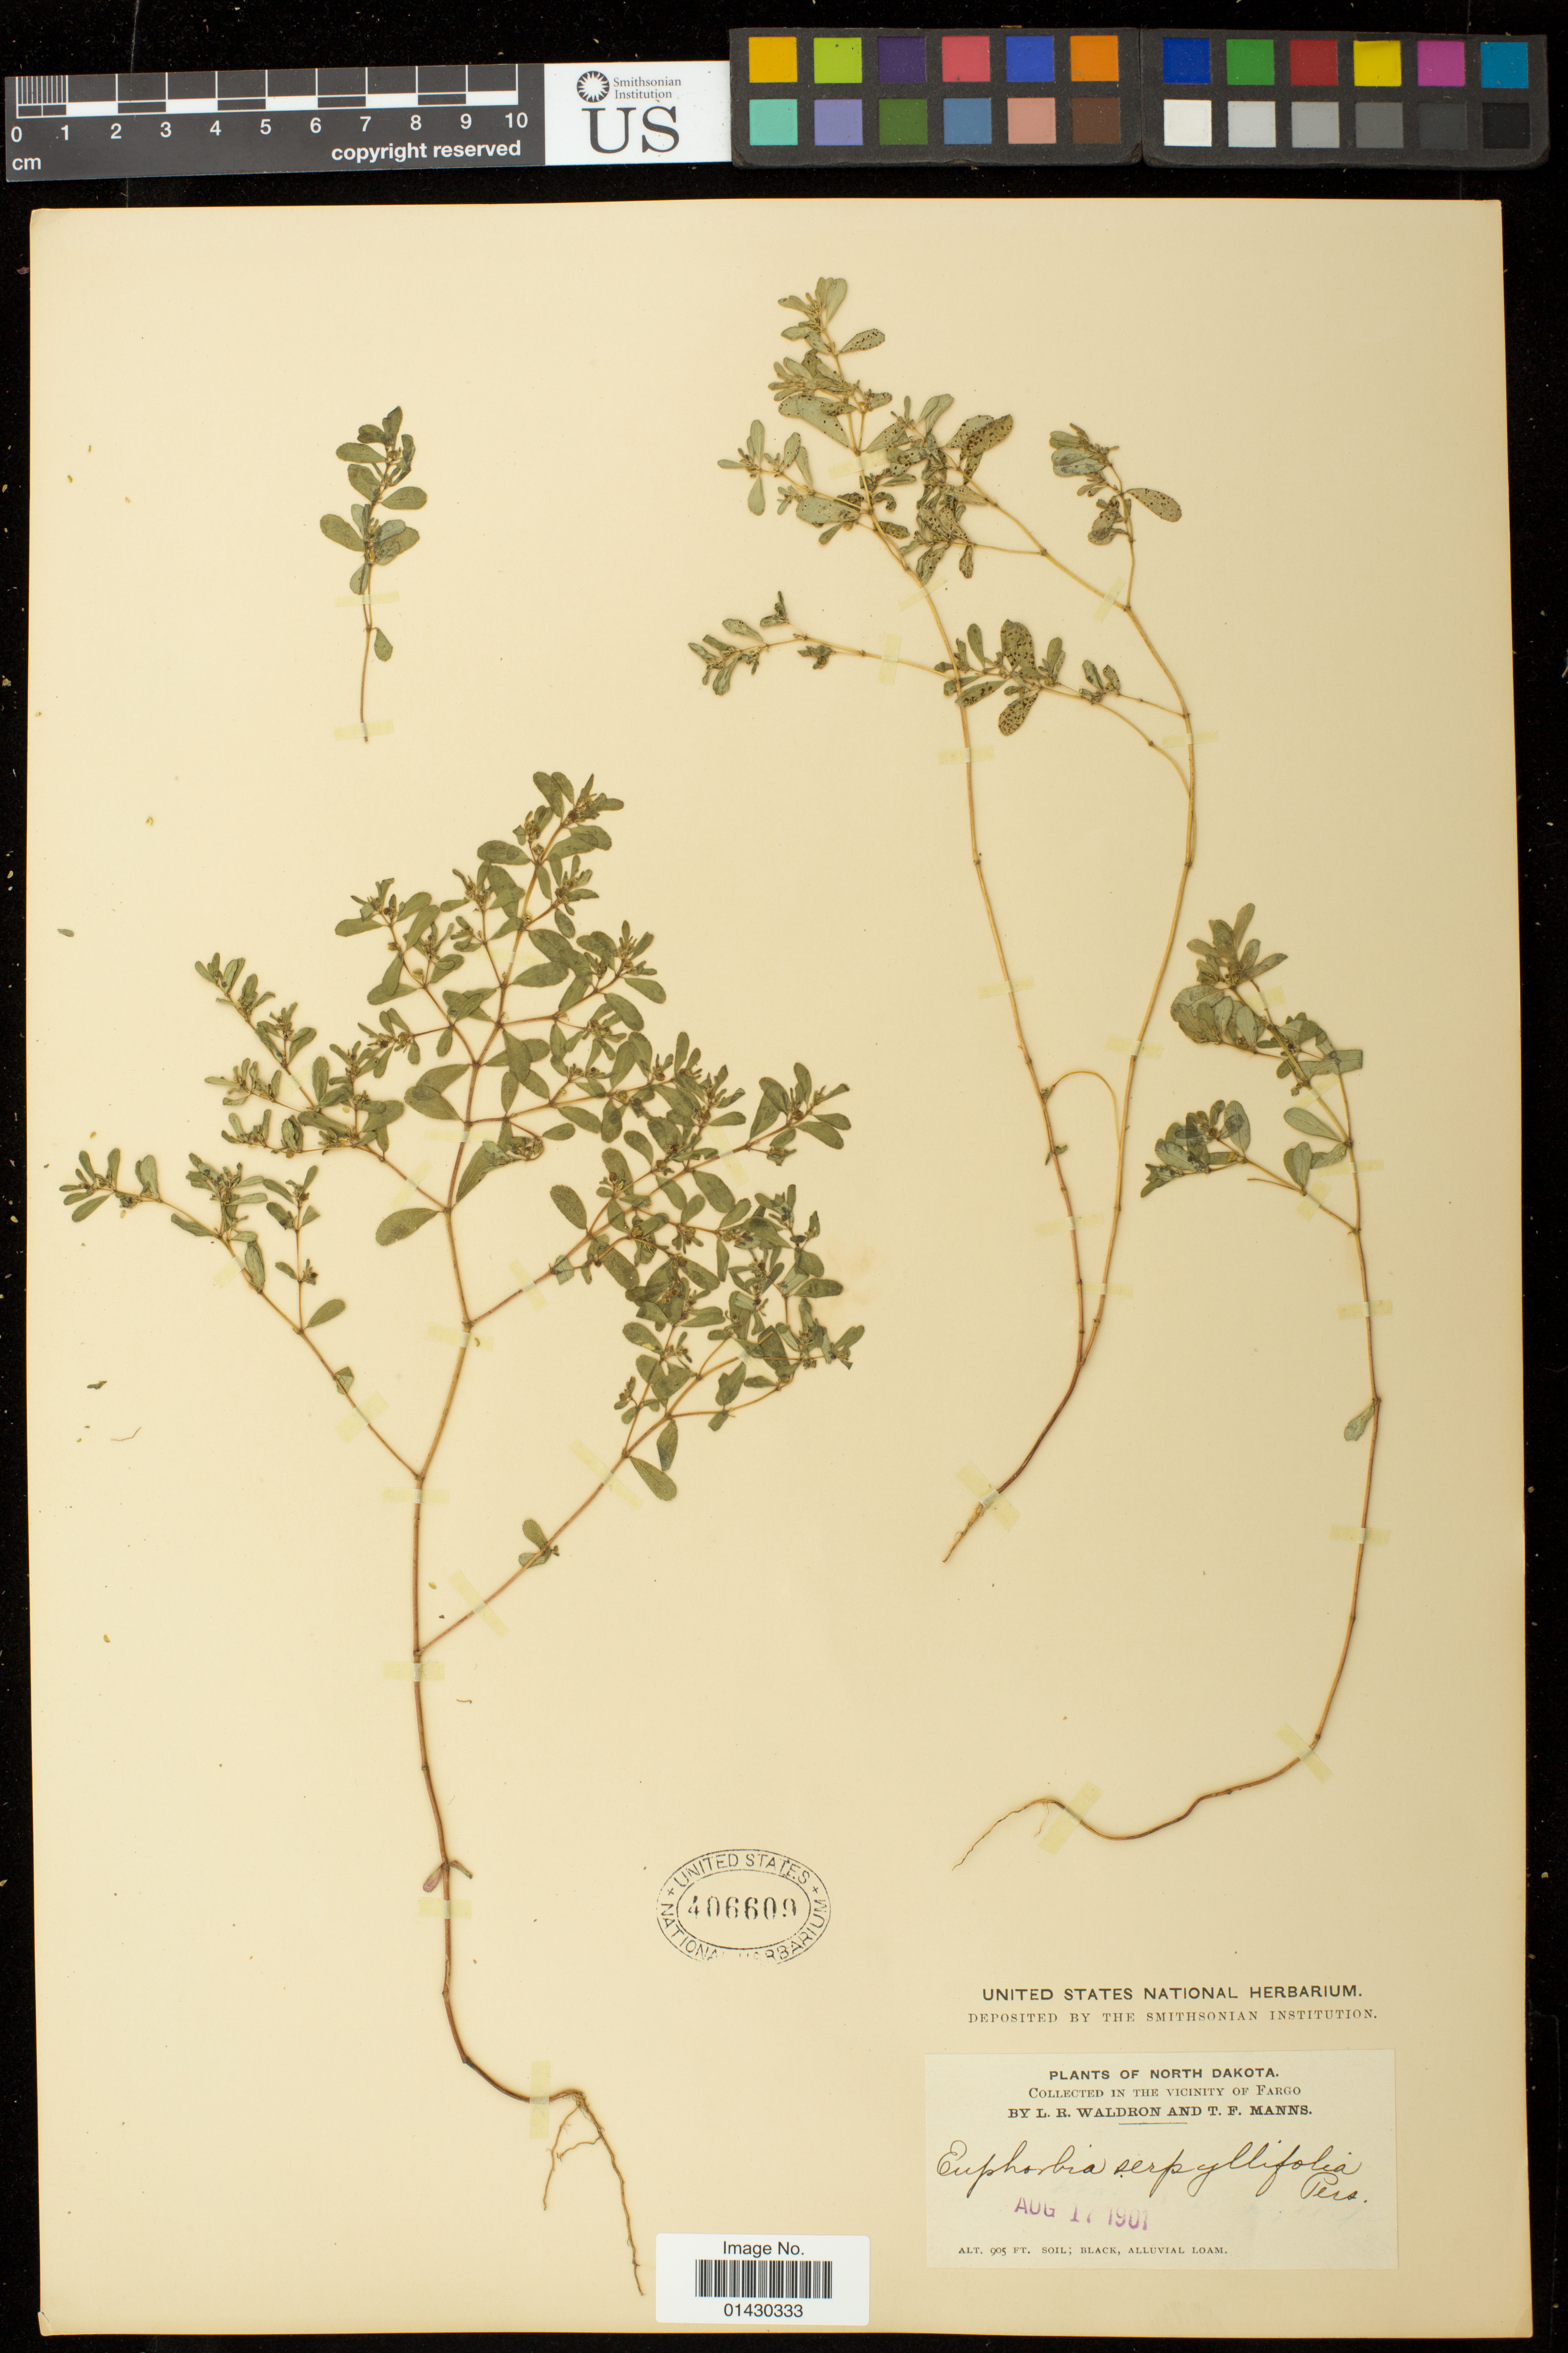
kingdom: Plantae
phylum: Tracheophyta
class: Magnoliopsida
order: Malpighiales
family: Euphorbiaceae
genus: Euphorbia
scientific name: Euphorbia serpillifolia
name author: Pers.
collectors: L. Waldron & T. Manns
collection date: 1901-08-17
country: United States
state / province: North Dakota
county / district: Cass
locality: Vicinity of Fargo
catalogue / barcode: US 406609